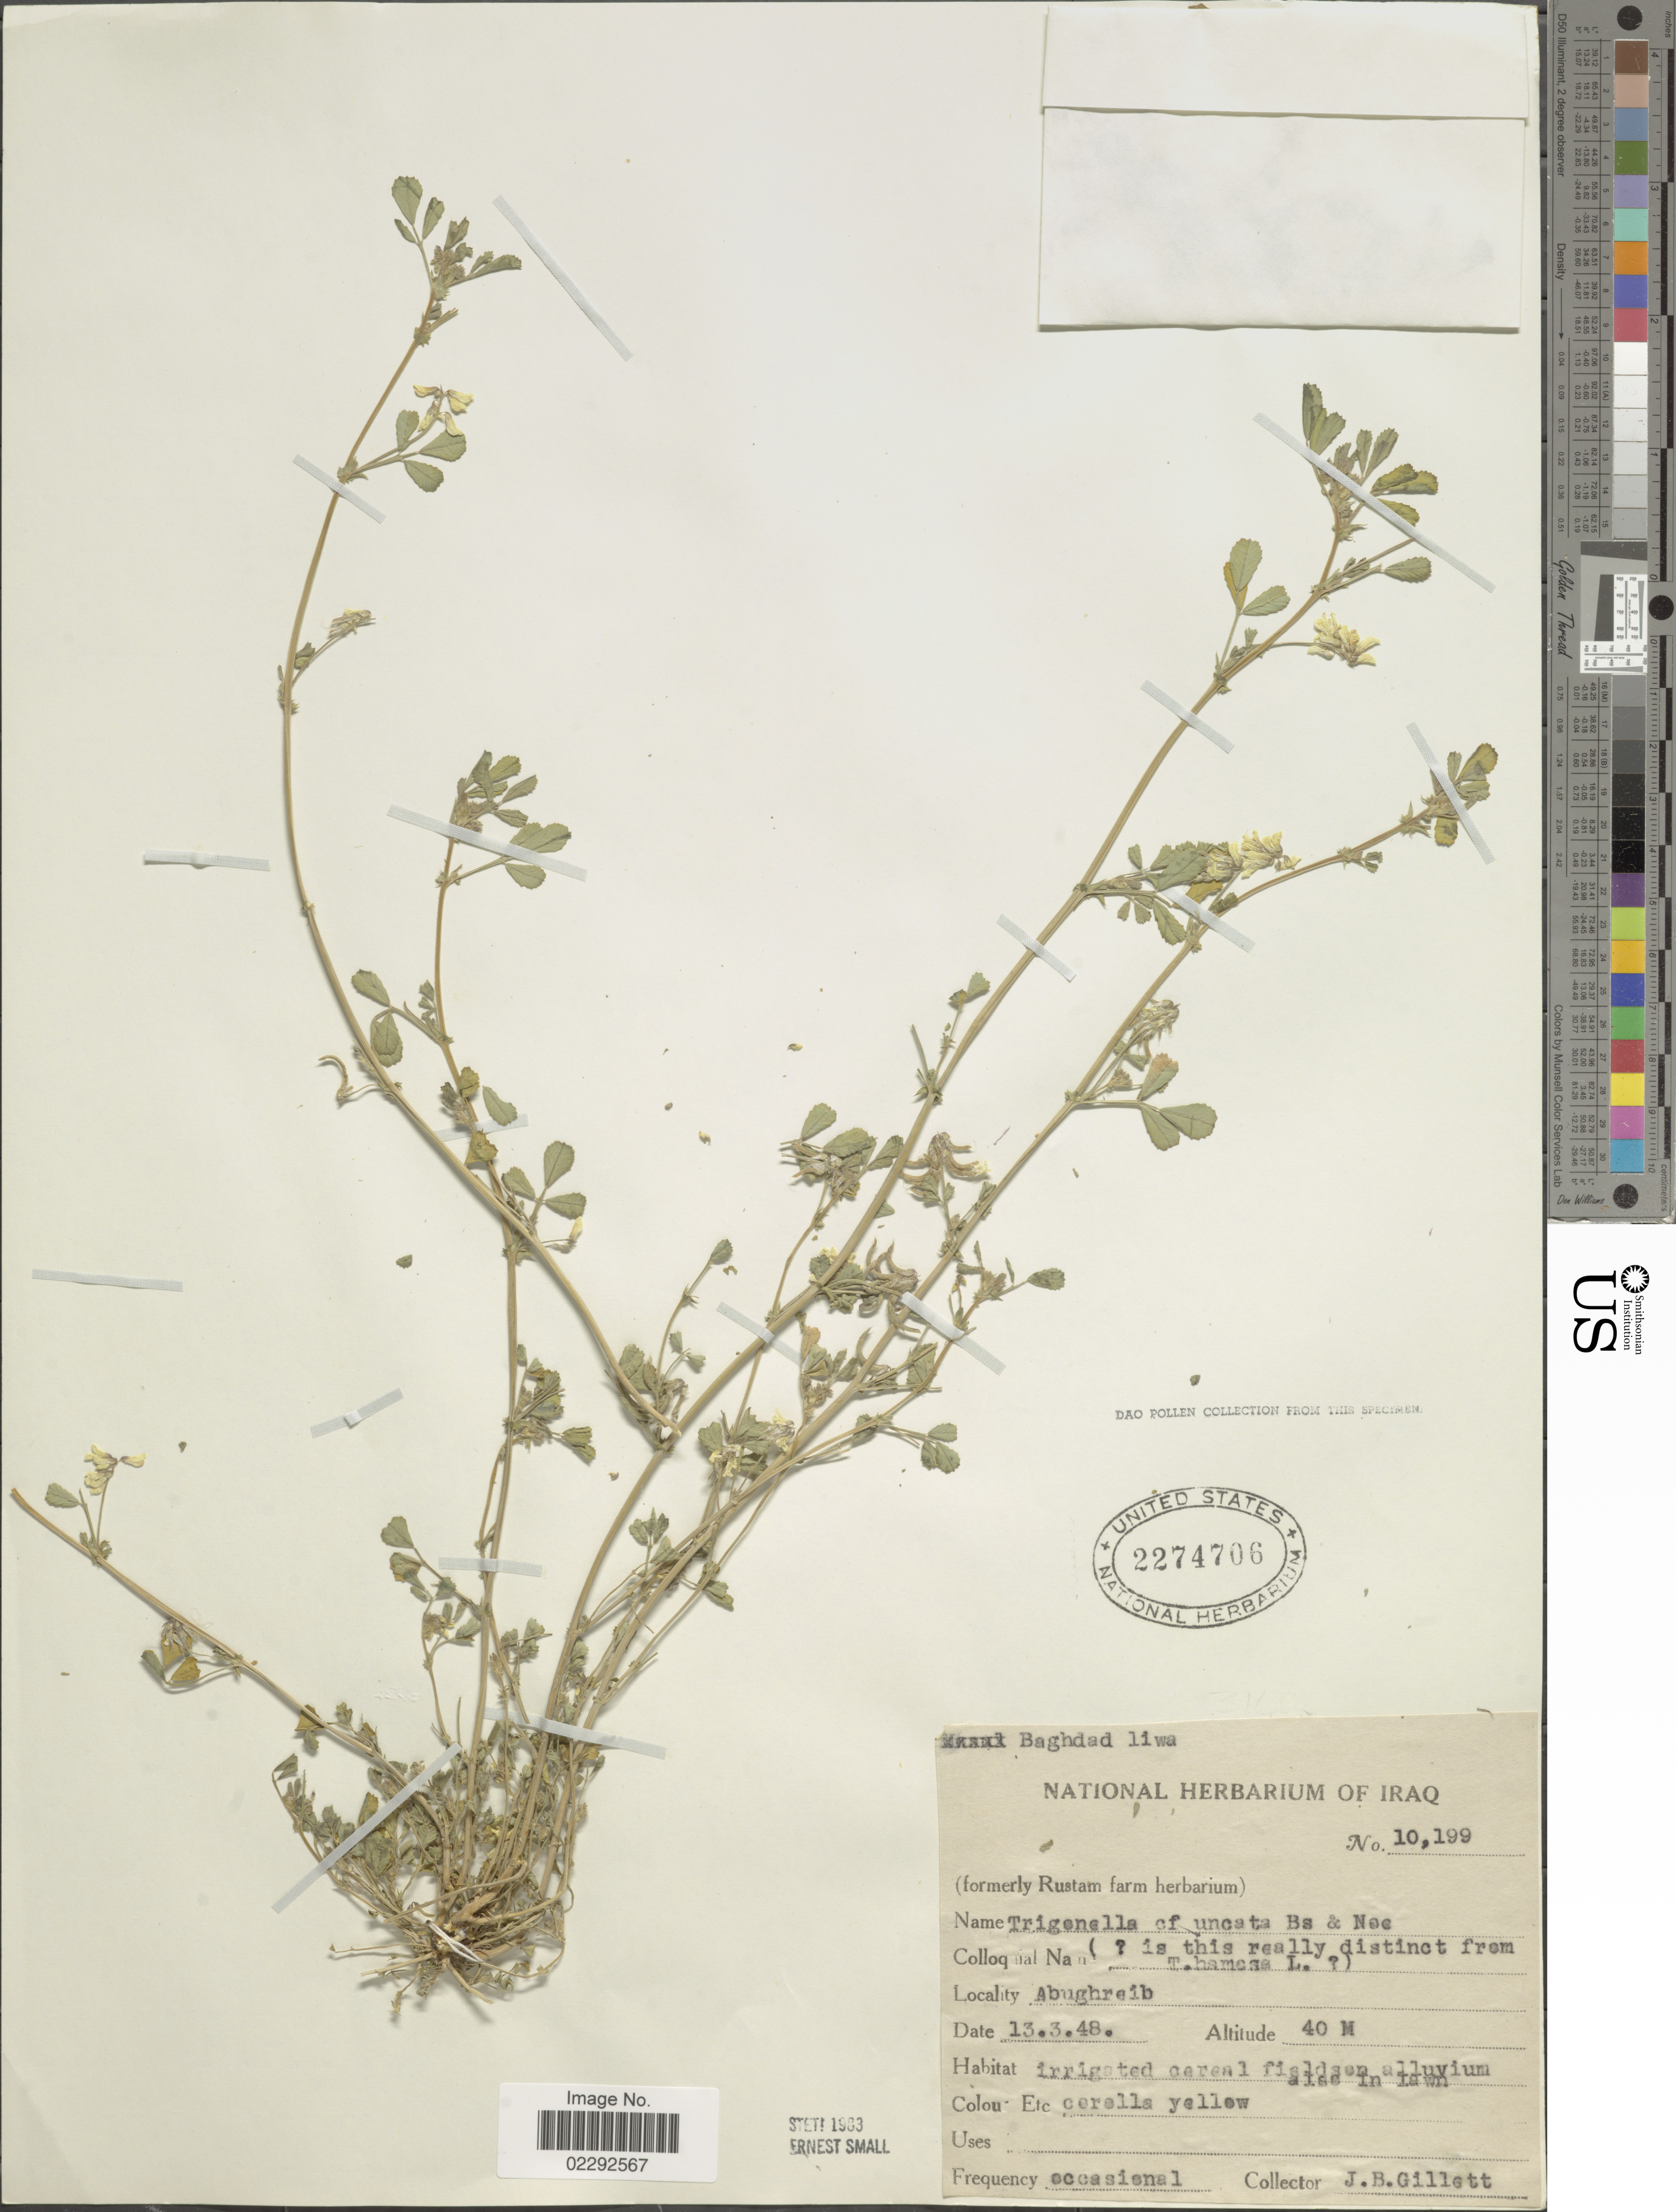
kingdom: Plantae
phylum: Tracheophyta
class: Magnoliopsida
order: Fabales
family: Fabaceae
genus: Trigonella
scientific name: Trigonella uncata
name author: Boiss. & Noë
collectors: J. B. Gillett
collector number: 10199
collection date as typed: Transcribed d/m/y: 13/3/48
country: Iraq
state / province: Baghdad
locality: Baghdad liwa. Abughreib [interpreted]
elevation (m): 40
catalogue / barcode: US 2274706